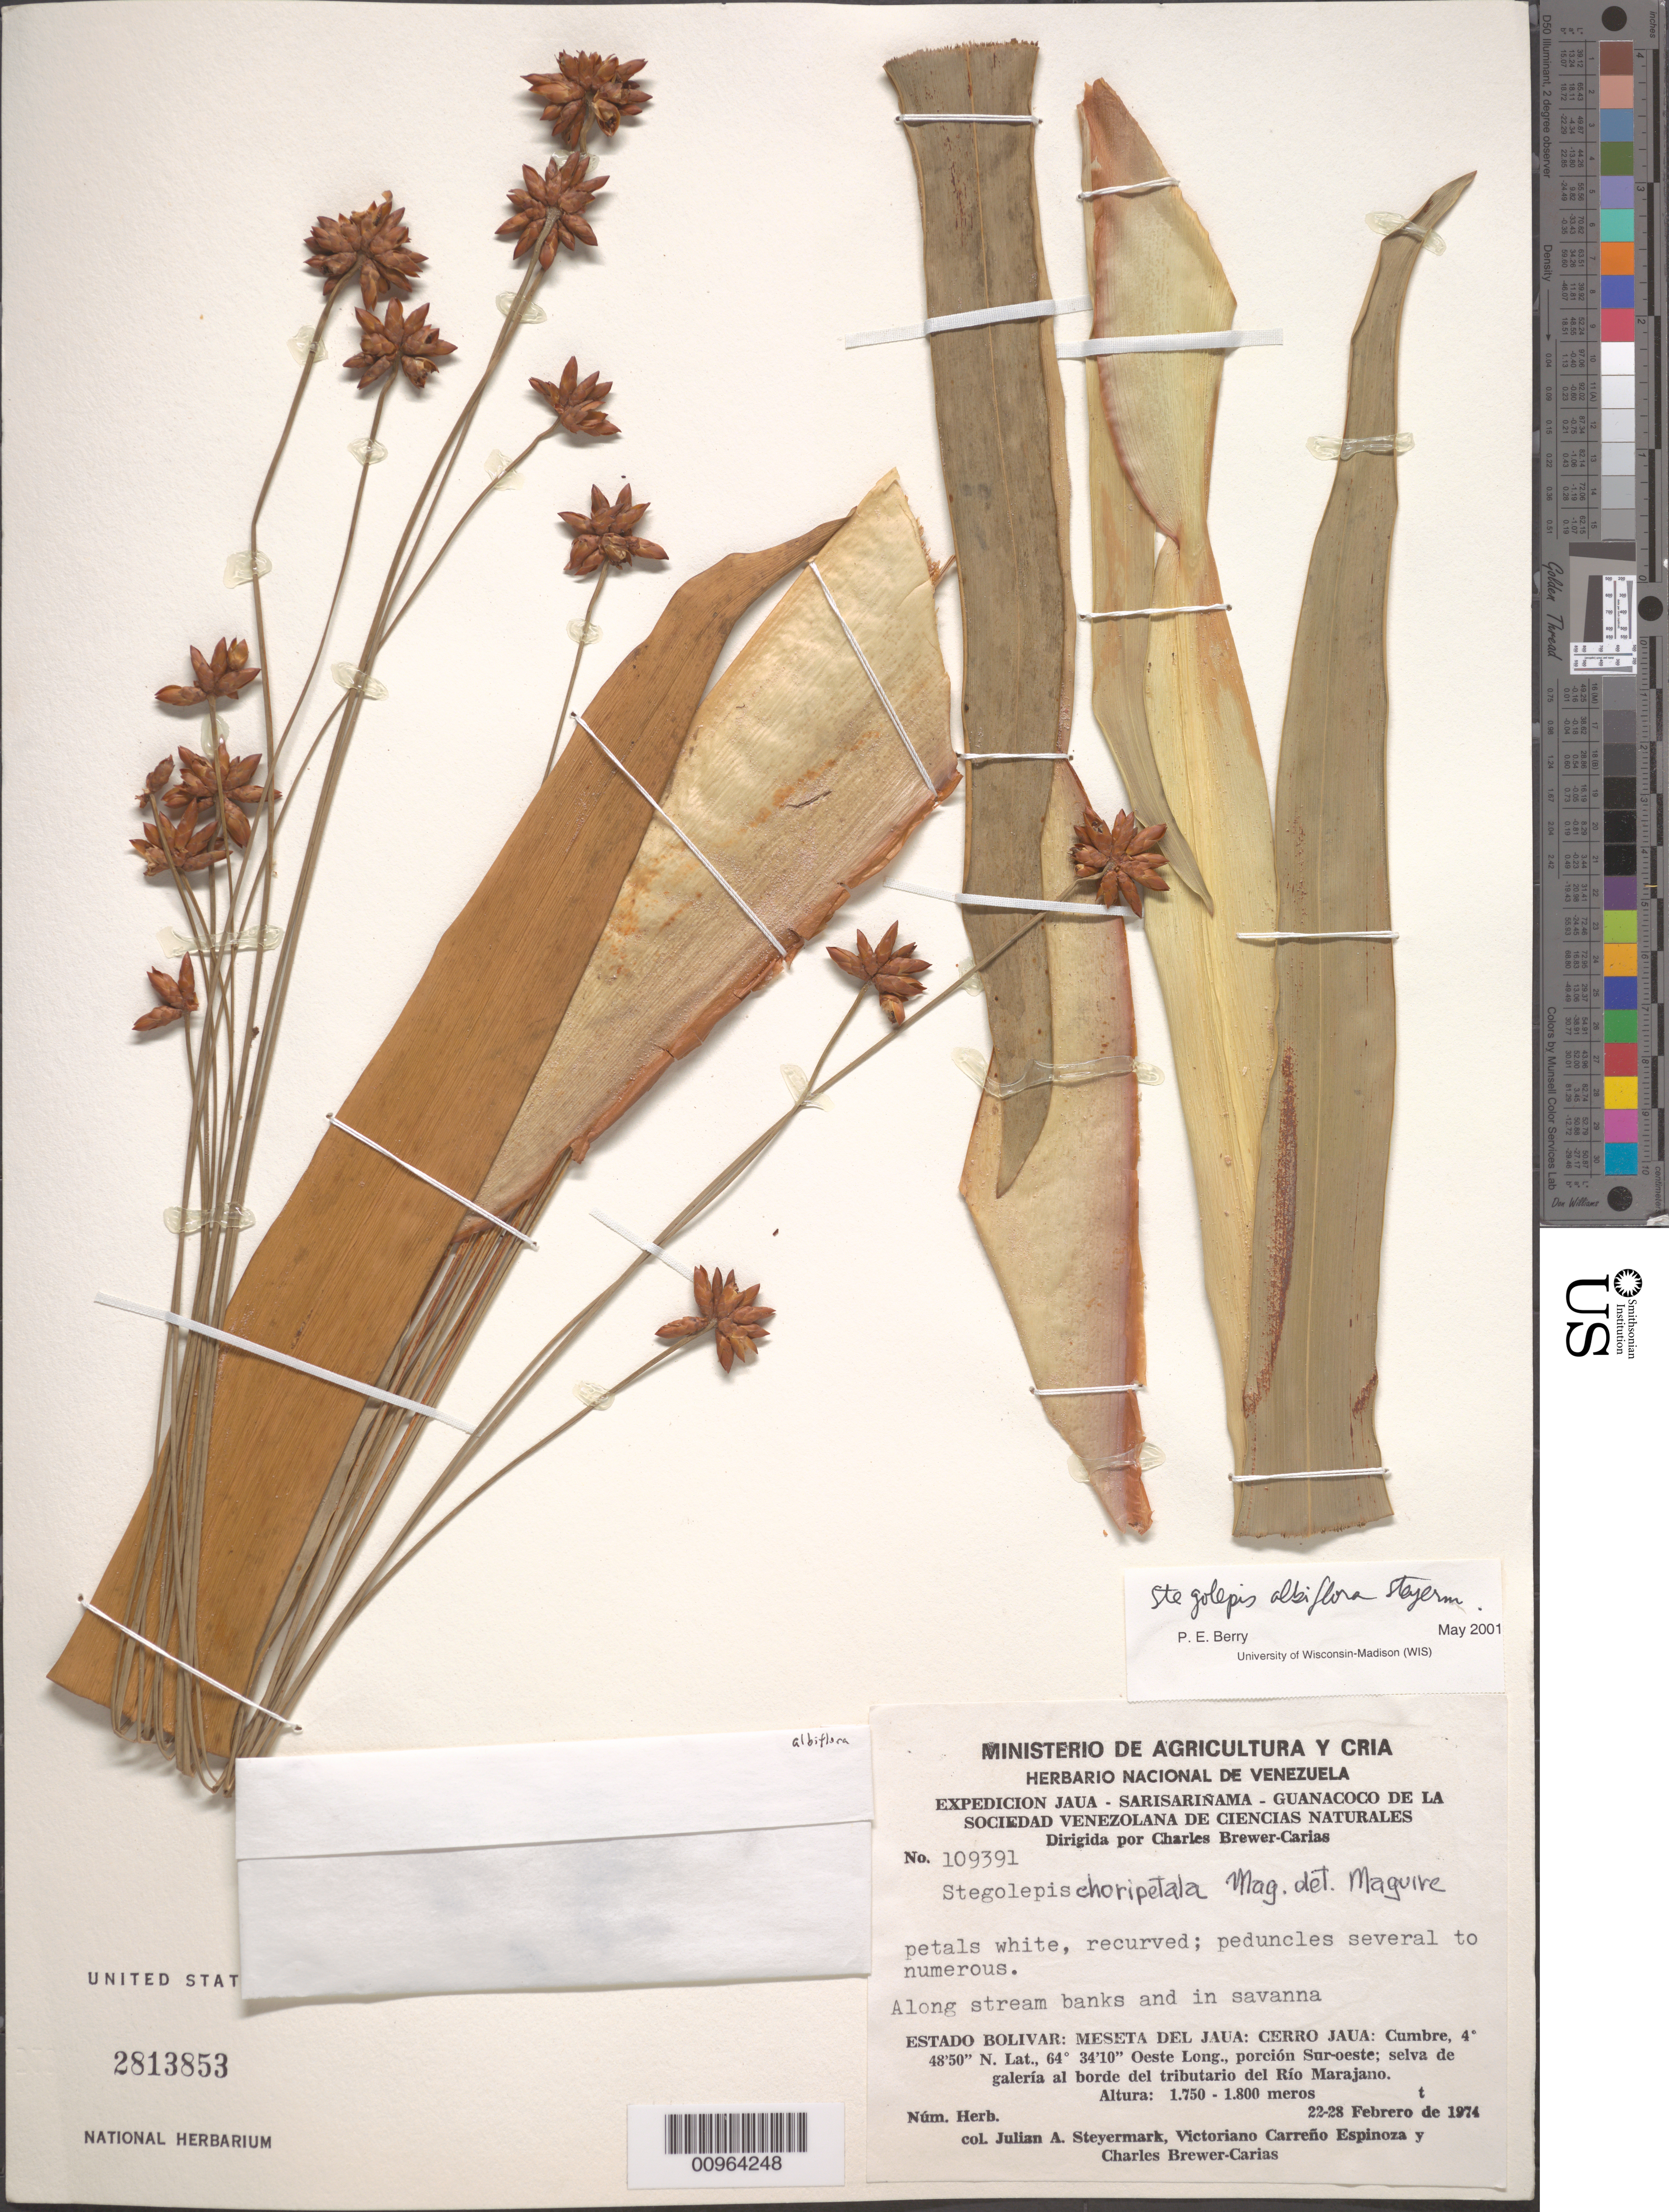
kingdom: Plantae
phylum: Tracheophyta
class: Liliopsida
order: Poales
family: Rapateaceae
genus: Stegolepis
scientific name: Stegolepis albiflora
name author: Steyerm.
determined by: Berry, P. E., (WIS), University of Wisconsin - Madison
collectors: J. Steyermark, V. Carreño E. & C. Brewer-Carias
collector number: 109391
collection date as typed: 22-Feb-74 to 28-Feb-74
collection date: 1974-02-22/1974-02-28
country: Venezuela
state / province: Bolívar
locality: Meseta del Jaua: Cerro Jaua, Río Marajano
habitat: Along stream banks and in savanna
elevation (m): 1750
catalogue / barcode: US 2813853